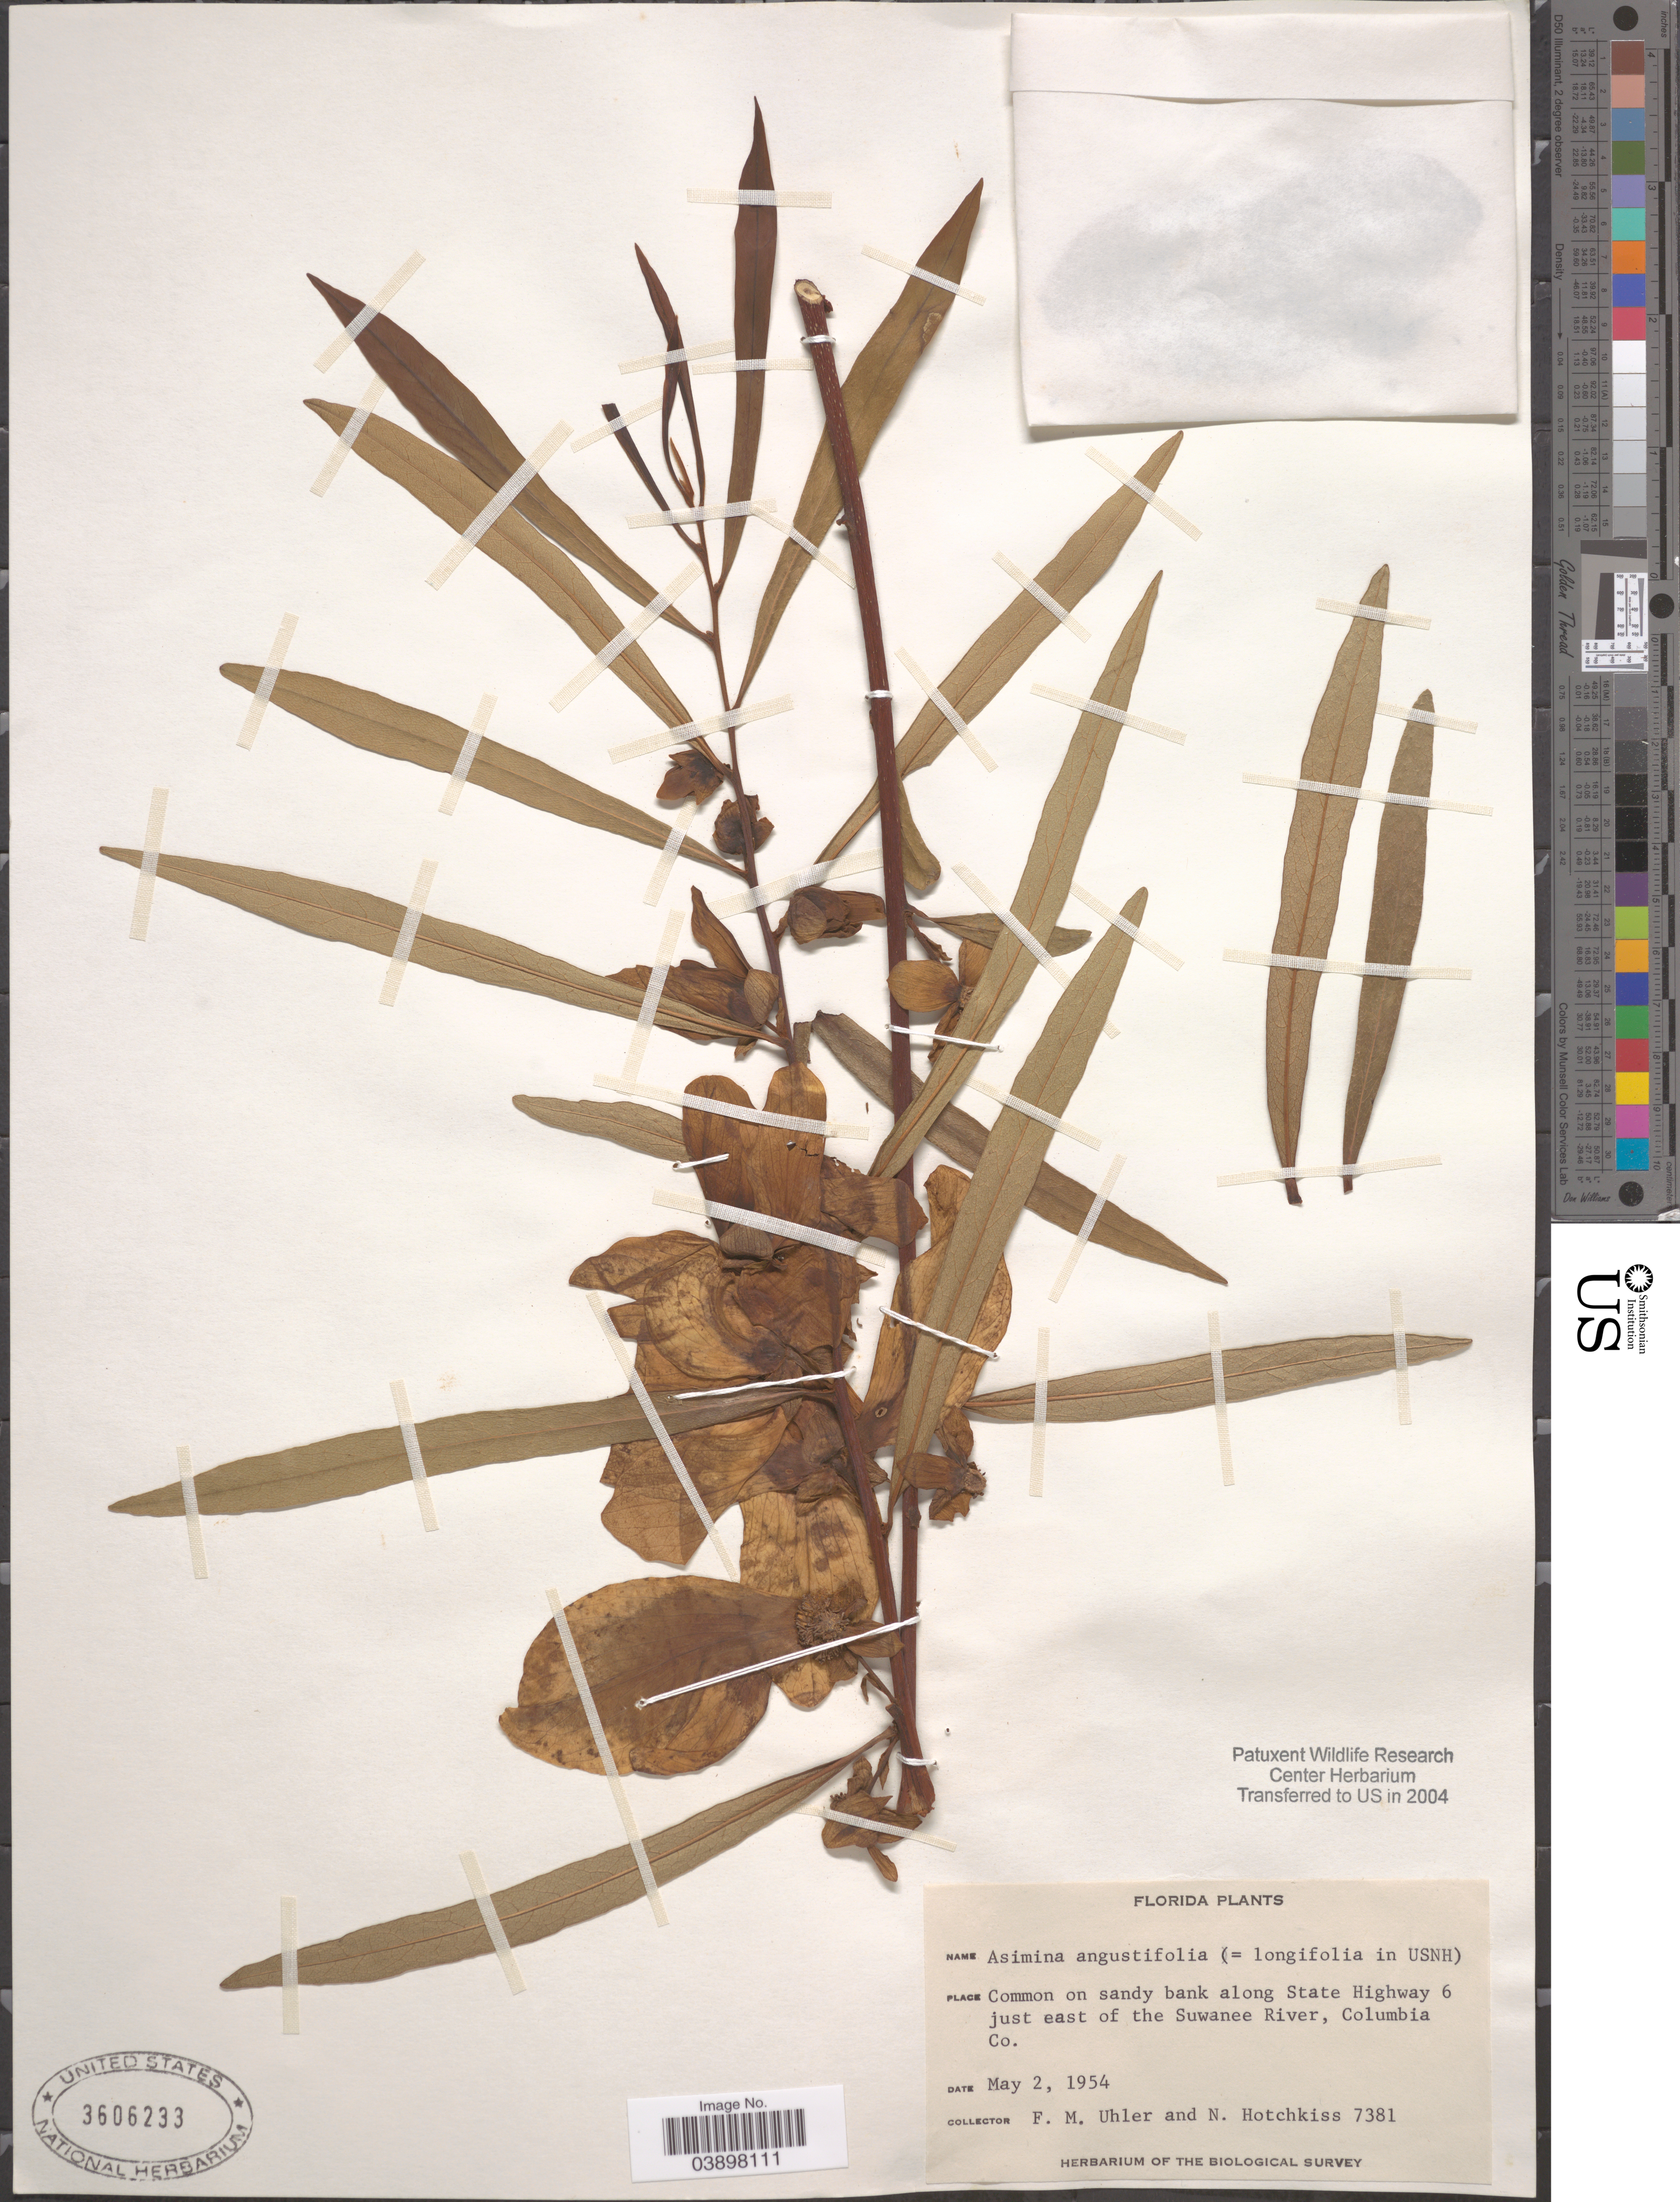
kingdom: Plantae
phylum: Tracheophyta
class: Magnoliopsida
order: Magnoliales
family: Annonaceae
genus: Asimina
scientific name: Asimina longifolia var. spatulata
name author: Kral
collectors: F. M. Uhler & N. Hotchkiss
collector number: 7381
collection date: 1954-05-02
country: United States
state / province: Florida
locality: Along State Highway 6 just east of the Suwanee River, Columbia Co.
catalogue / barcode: US 3606233